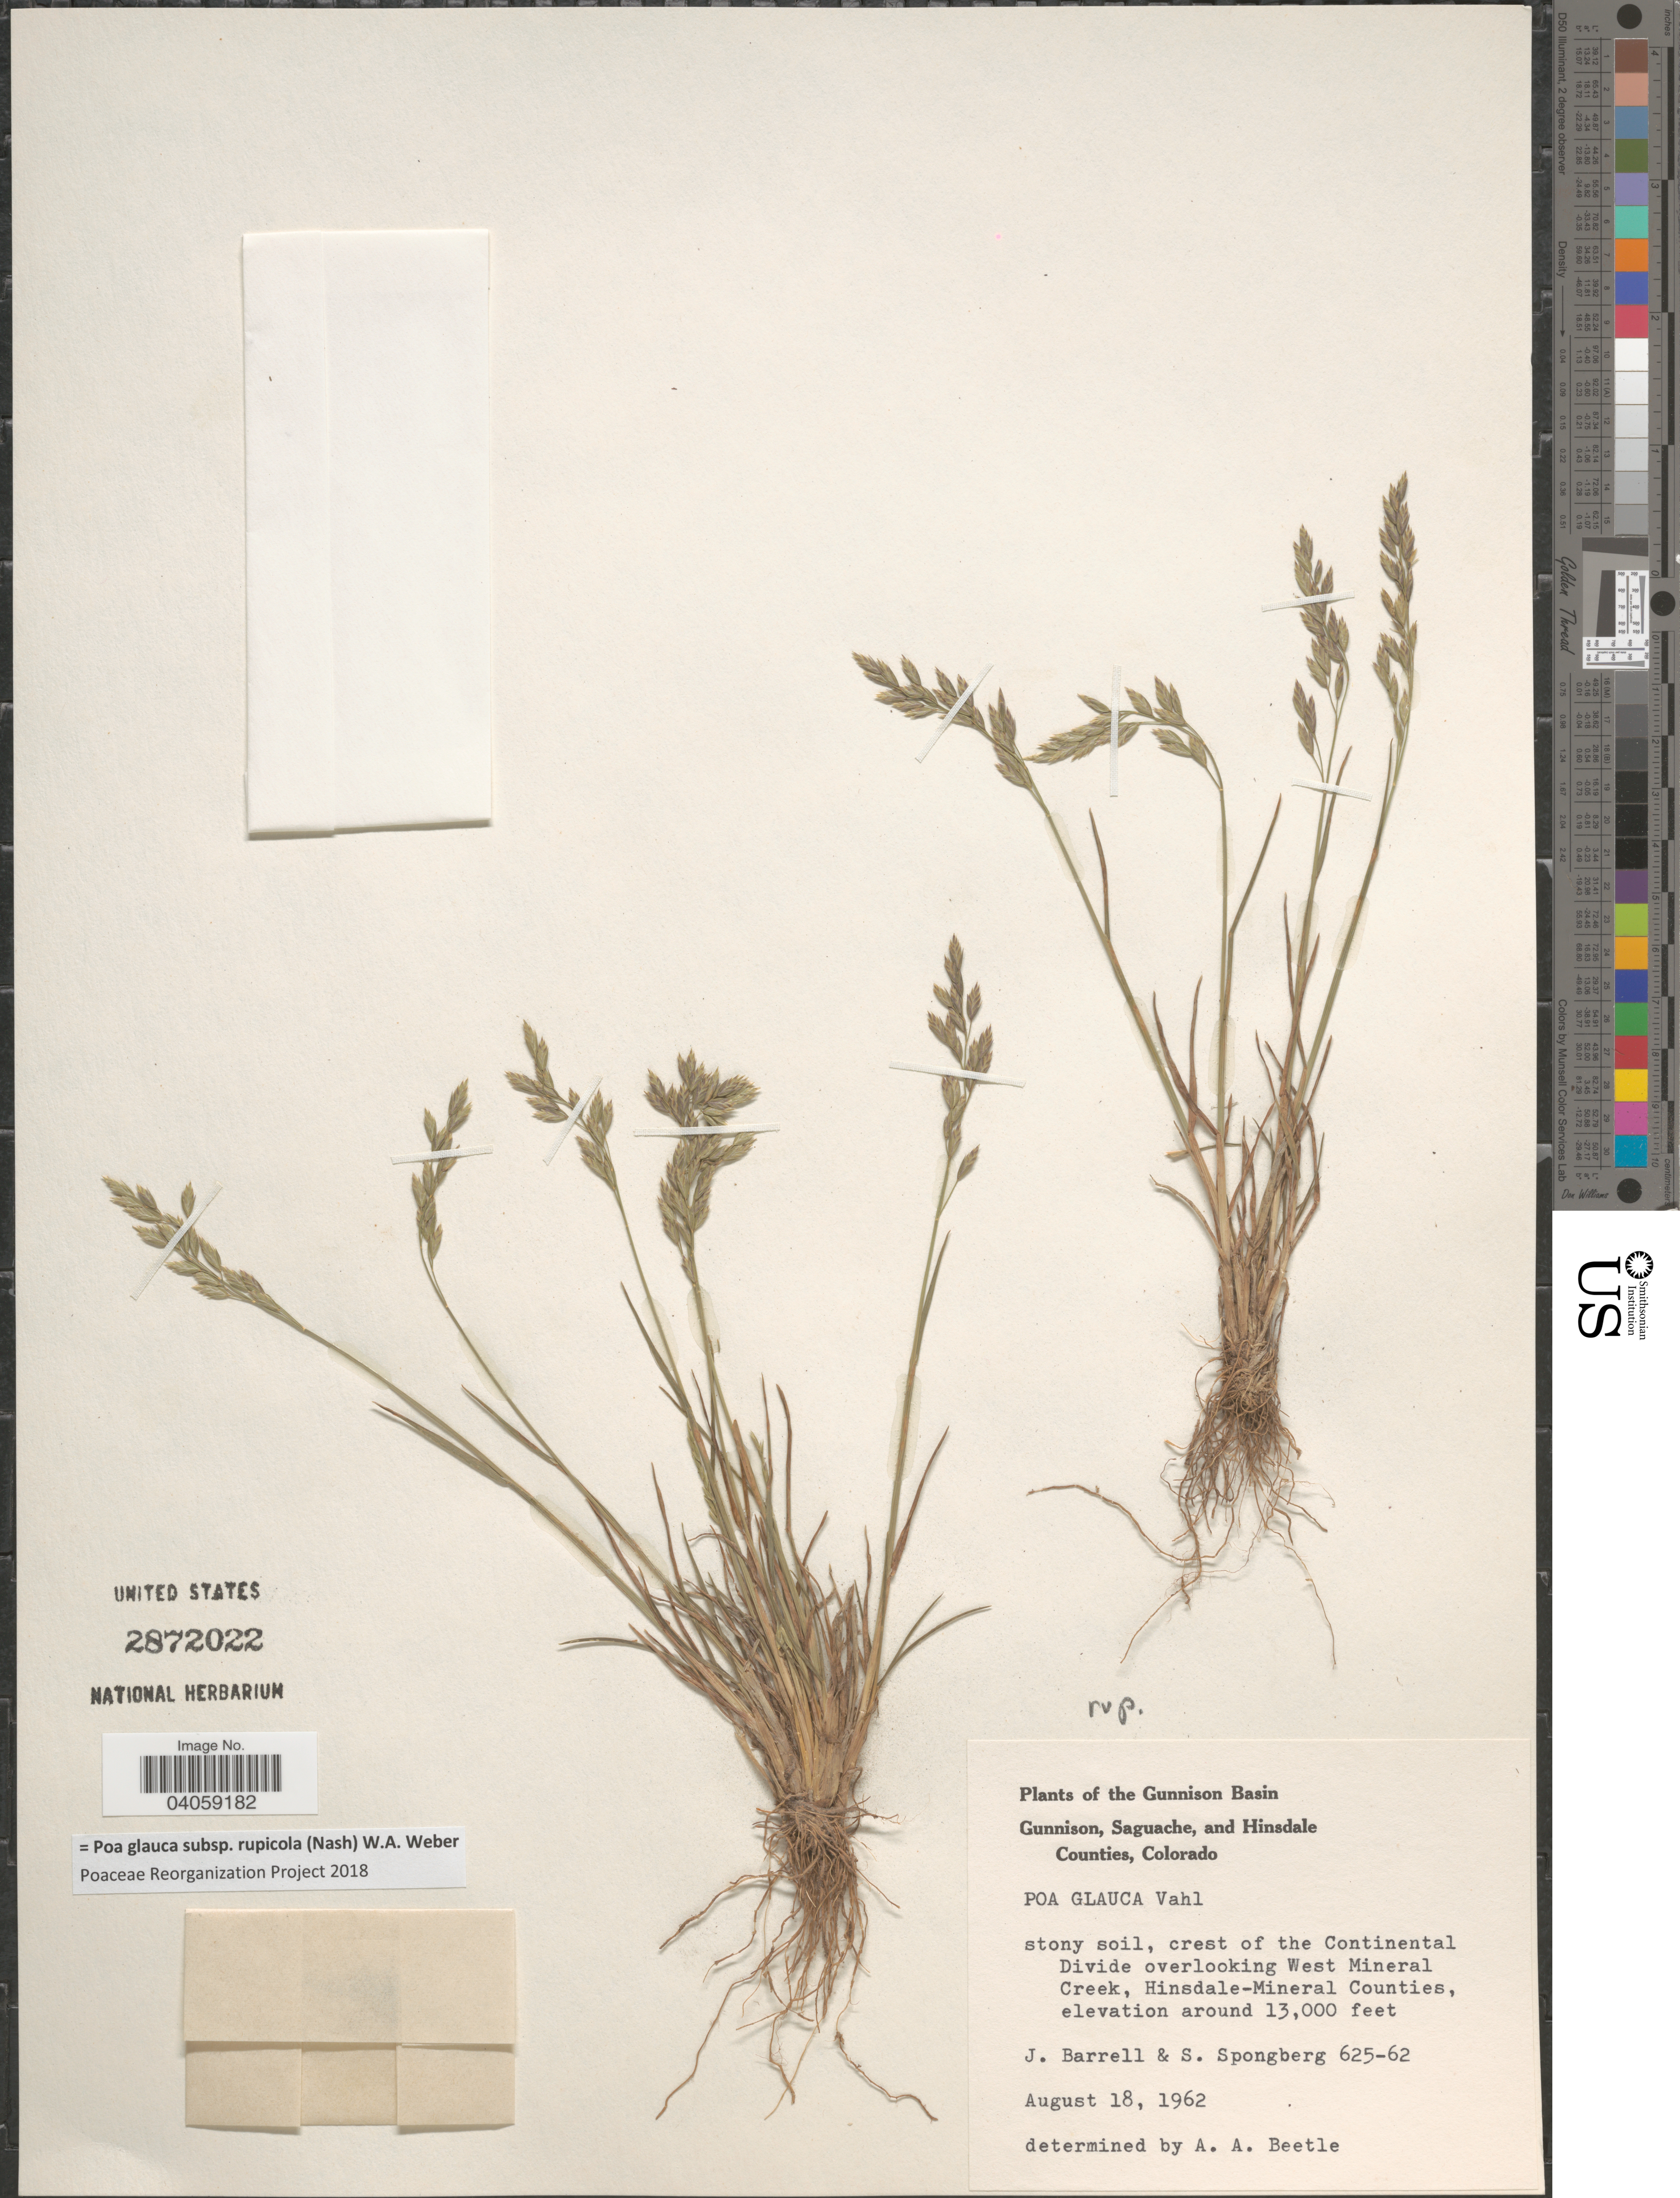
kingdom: Plantae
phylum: Tracheophyta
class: Liliopsida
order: Poales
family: Poaceae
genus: Poa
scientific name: Poa glauca subsp. rupicola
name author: (Nash) W.A. Weber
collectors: J. Barrell & S. A.Spongberg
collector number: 625-62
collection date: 1962-08-18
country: United States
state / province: Colorado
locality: Gunnison Basin. Stony soil, crest of the Continental Divide overlooking West Mineral Creek, Hinsdale-Mineral Counties.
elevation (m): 3962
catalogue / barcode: US 2872022